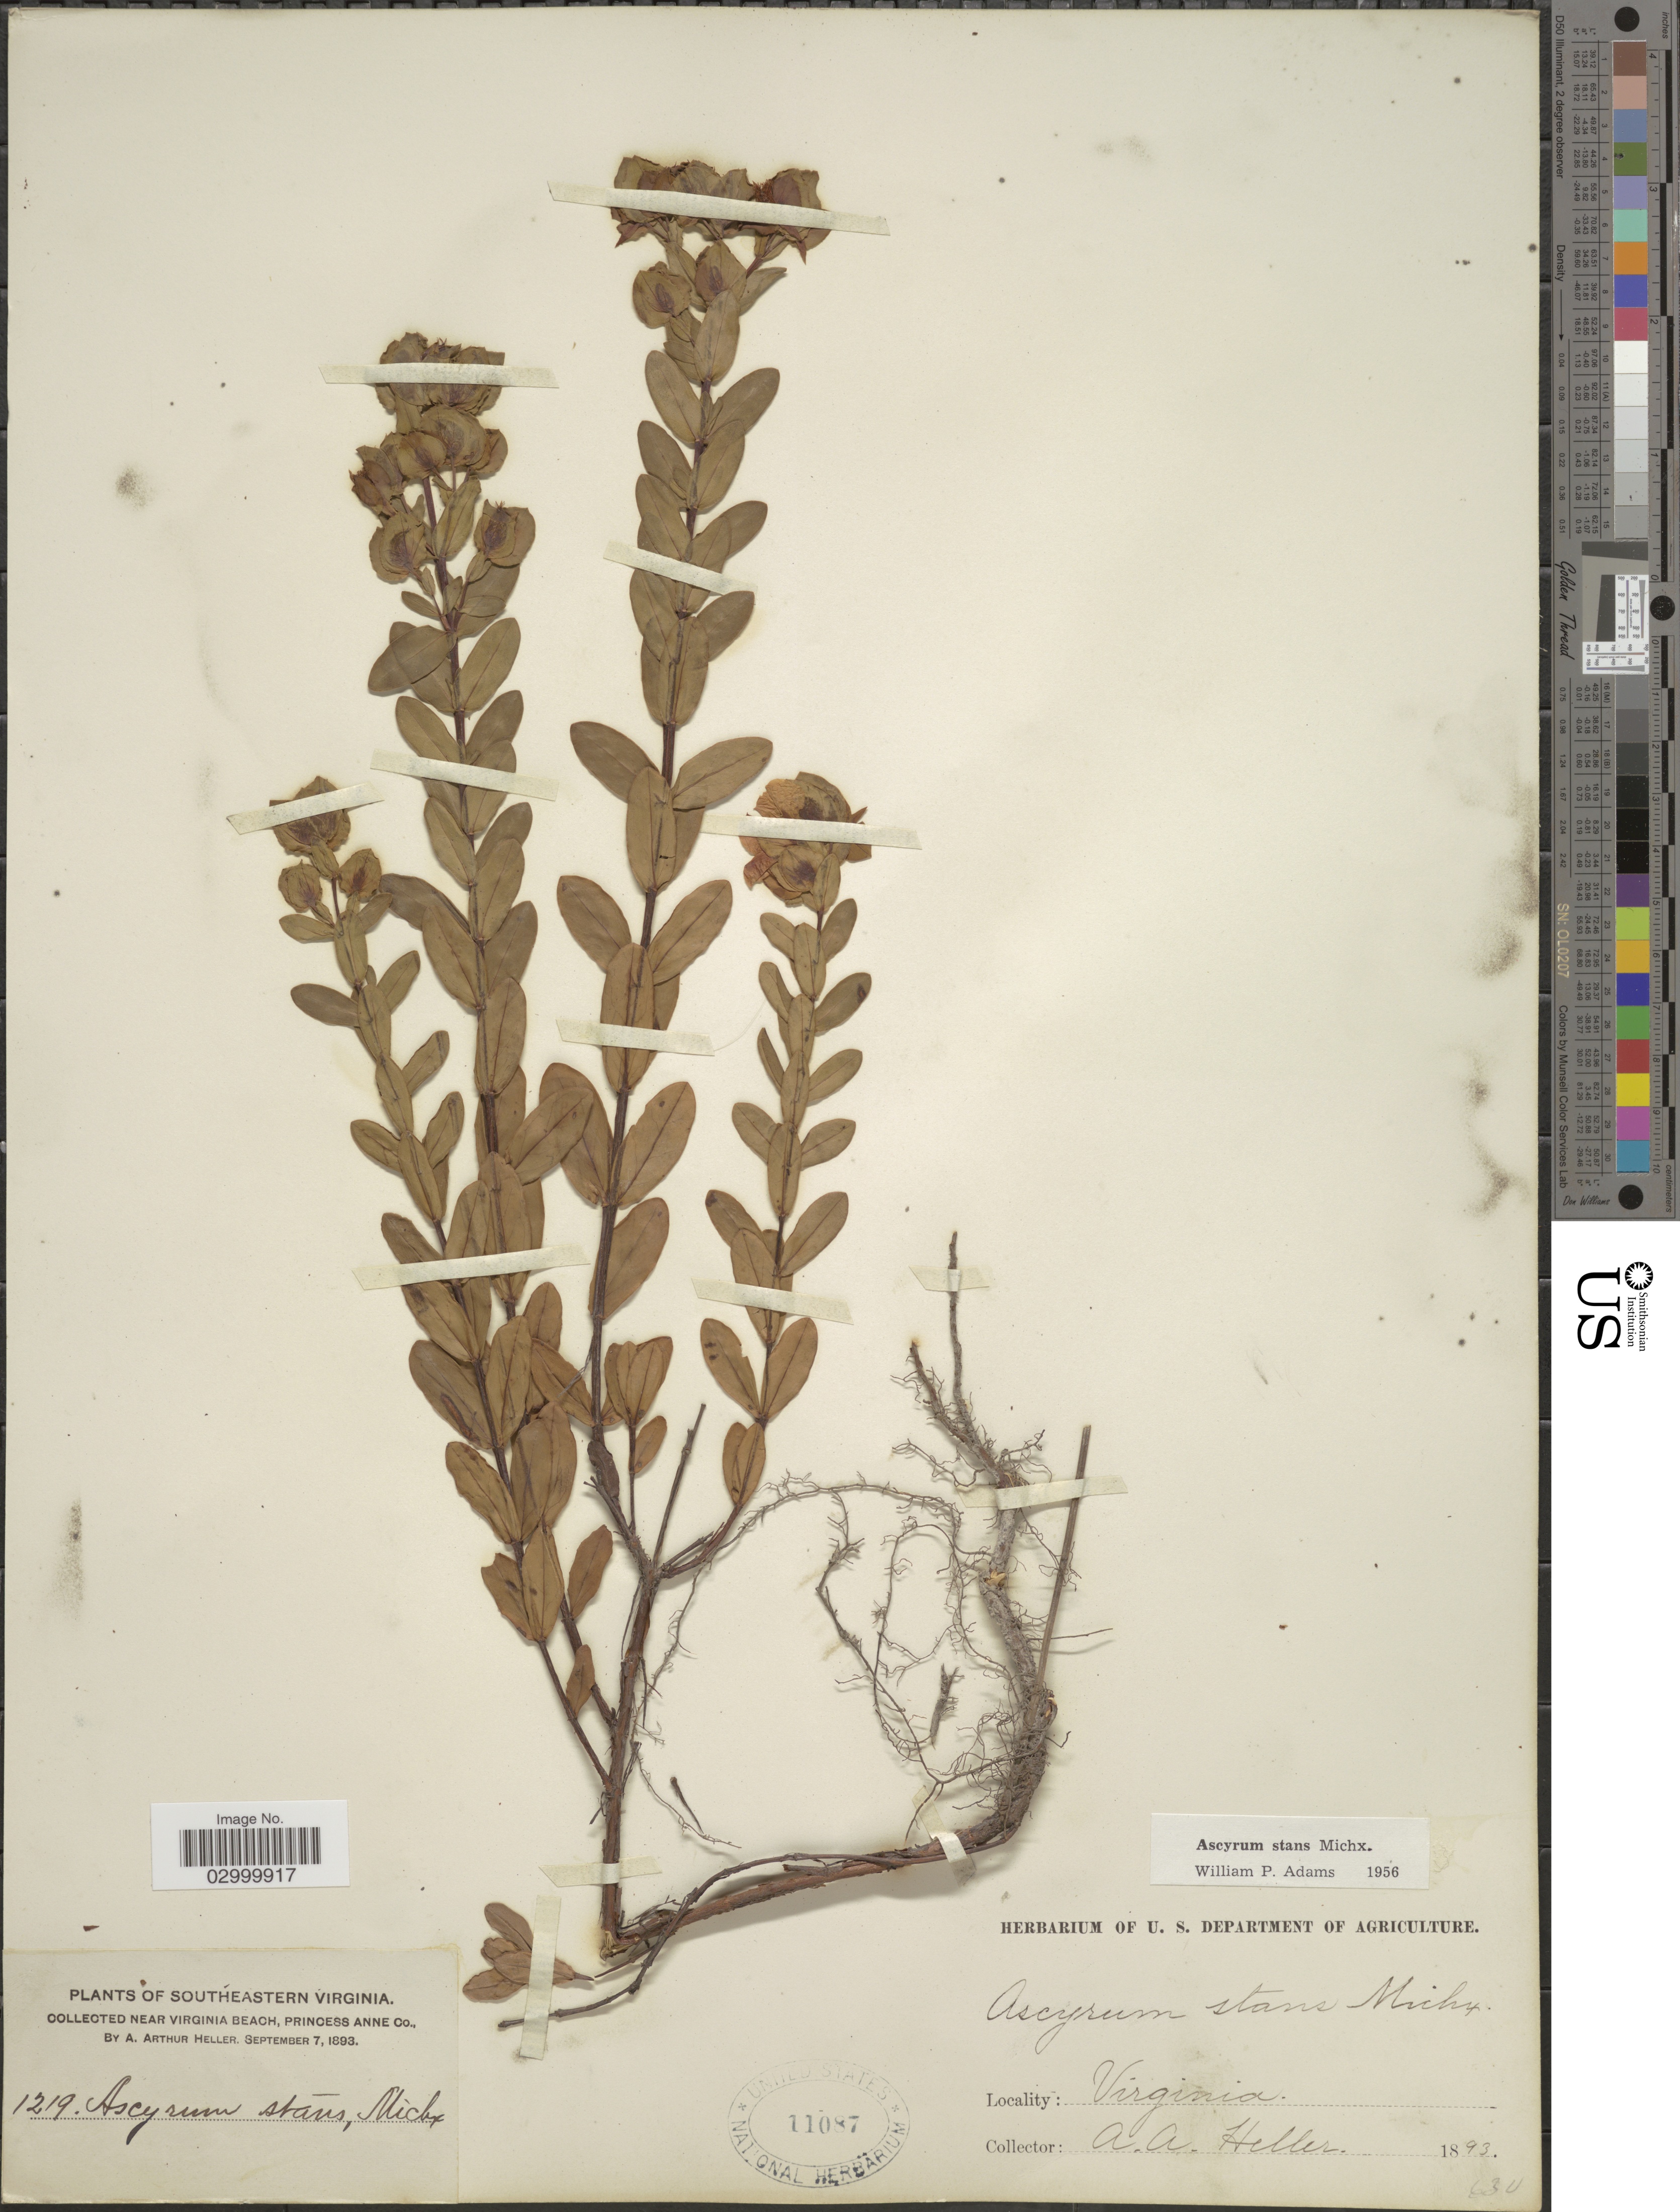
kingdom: Plantae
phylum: Tracheophyta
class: Magnoliopsida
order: Malpighiales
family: Hypericaceae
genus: Hypericum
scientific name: Hypericum crux-andreae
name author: (L.) Crantz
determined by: Strong, Mark T., (BOT), Smithsonian Institution - National Museum of Natural History (UNITED STATES)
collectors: A. A. Heller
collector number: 1219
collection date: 1893-09-07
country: United States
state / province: Virginia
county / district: Rappahannock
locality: Southeastern Virigina. Near Virginia Beach, Princess Anne Co.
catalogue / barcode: US 11087